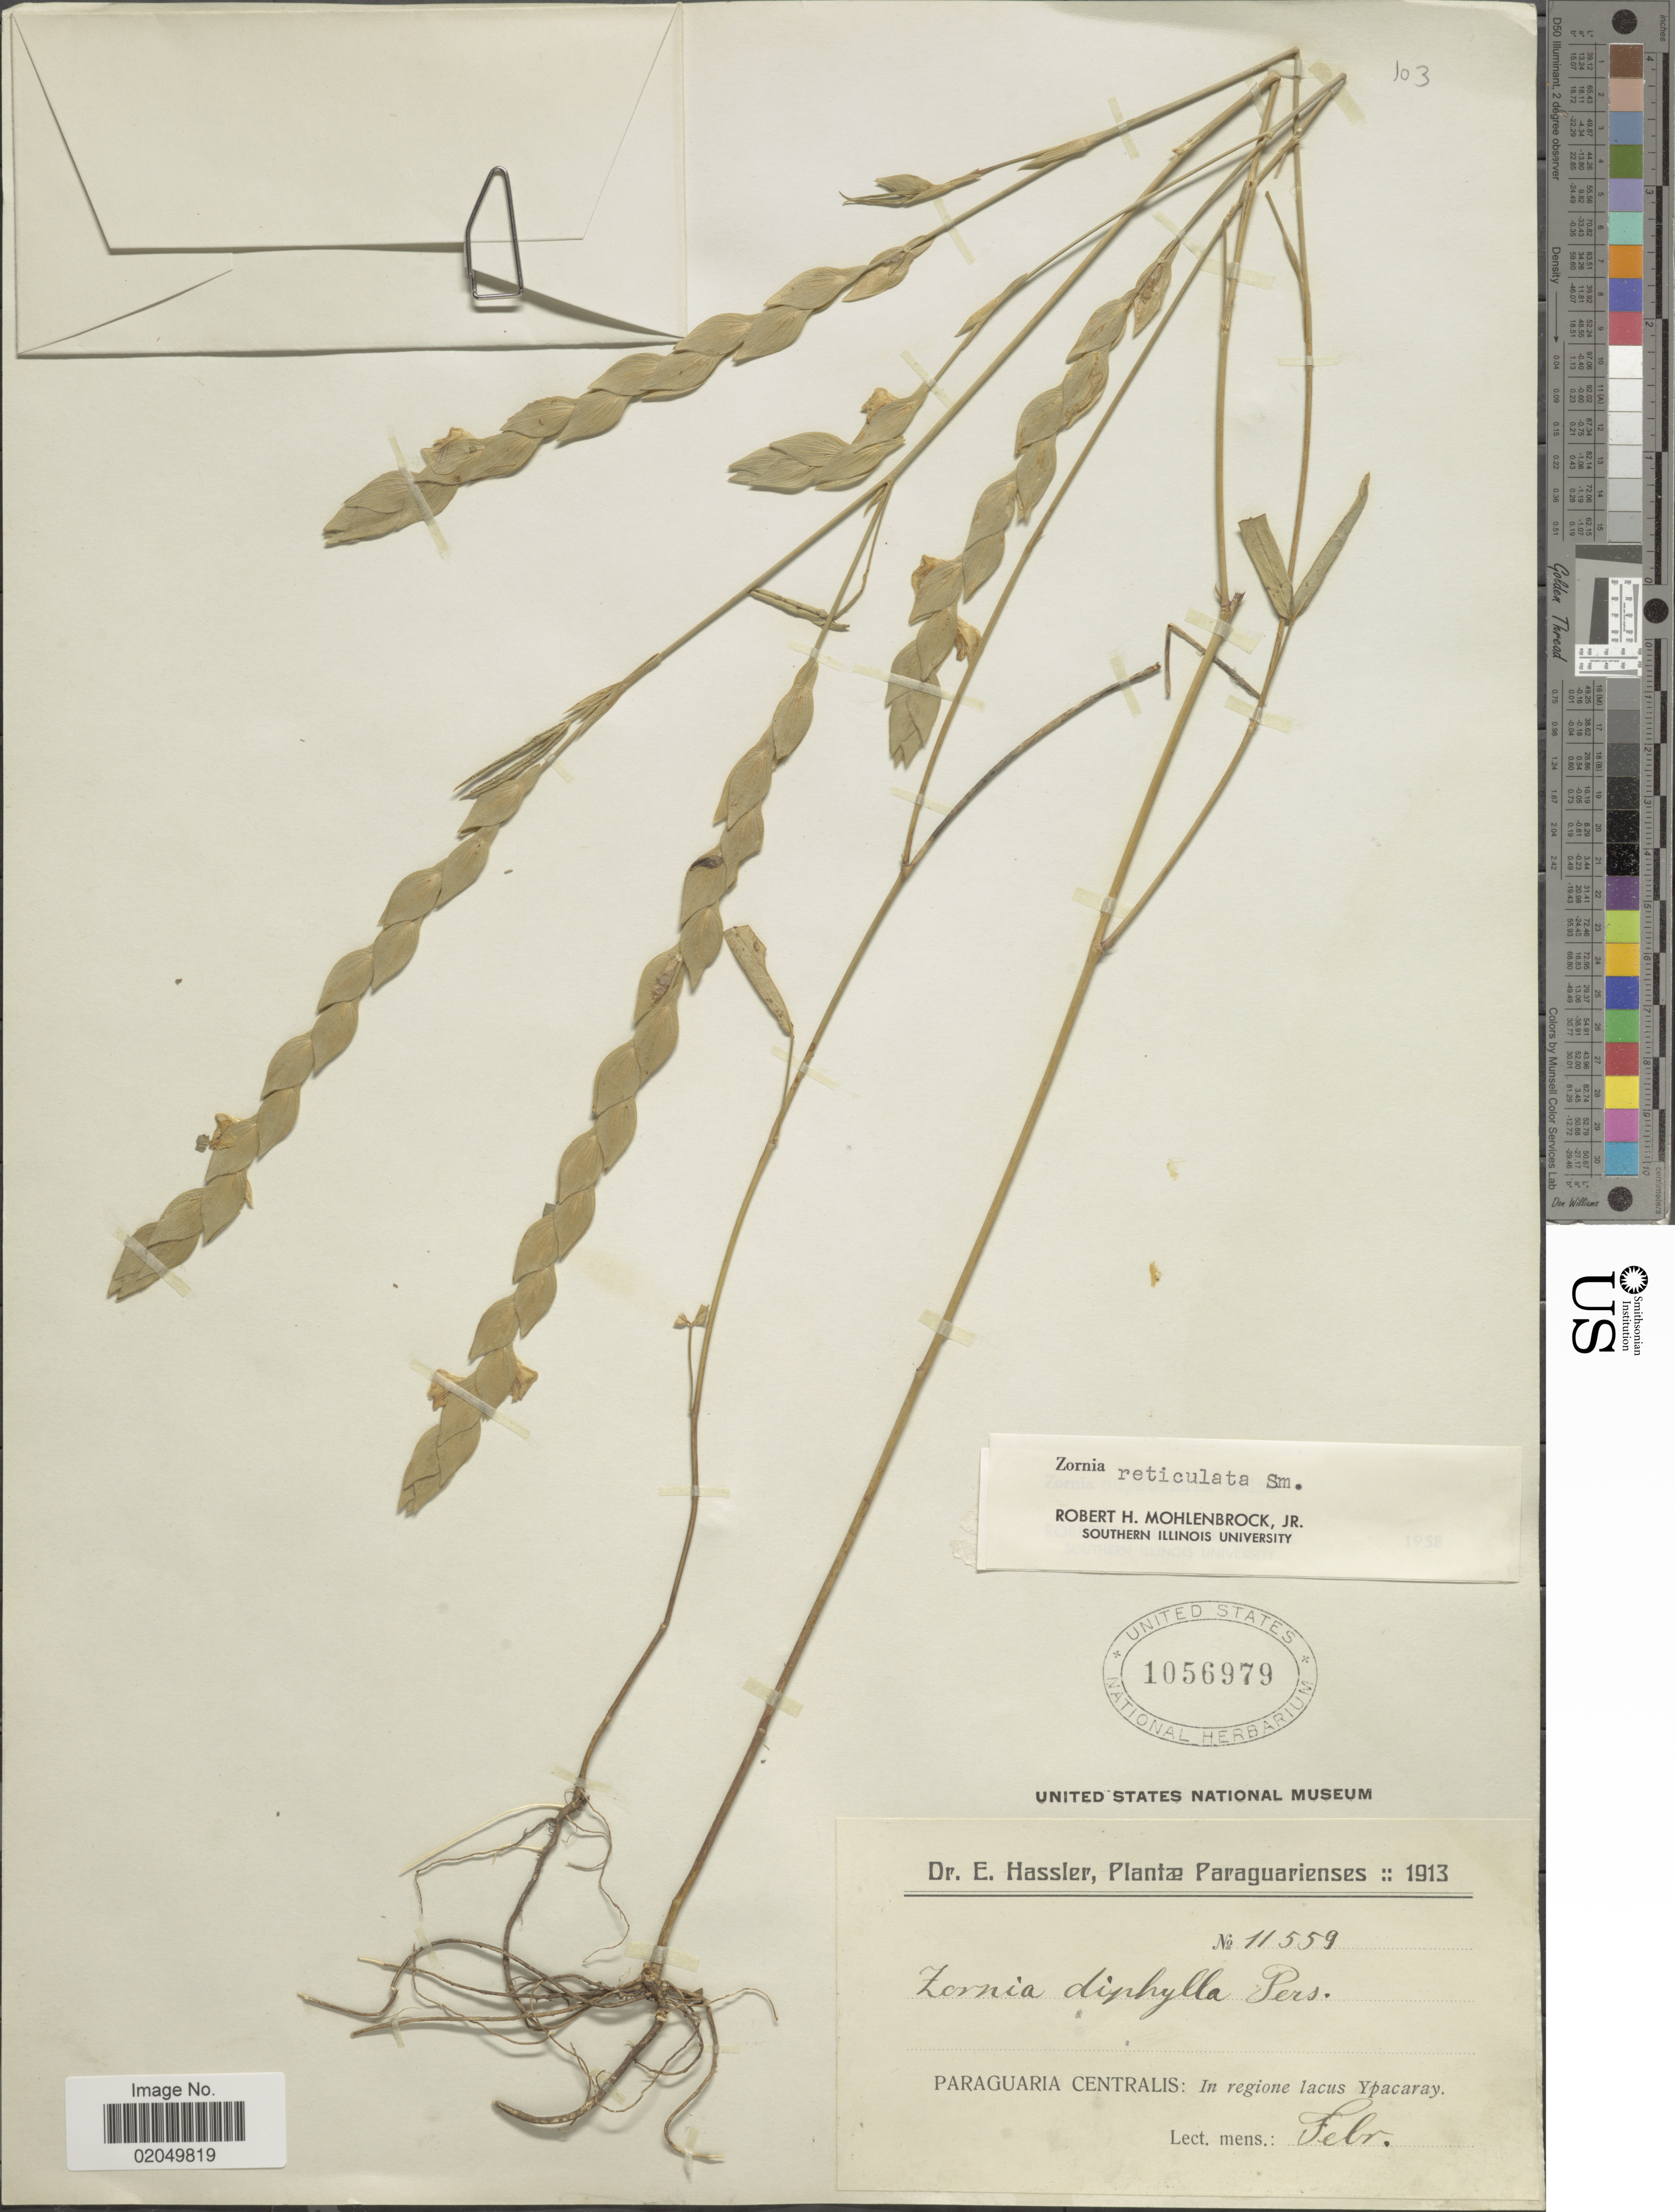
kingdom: Plantae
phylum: Tracheophyta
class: Magnoliopsida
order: Fabales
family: Fabaceae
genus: Zornia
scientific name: Zornia reticulata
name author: Sm.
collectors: E. Hassler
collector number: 11559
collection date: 1913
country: Paraguay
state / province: Paraguari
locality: Paraguaria Centralis, Ypacaray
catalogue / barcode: US 1056979